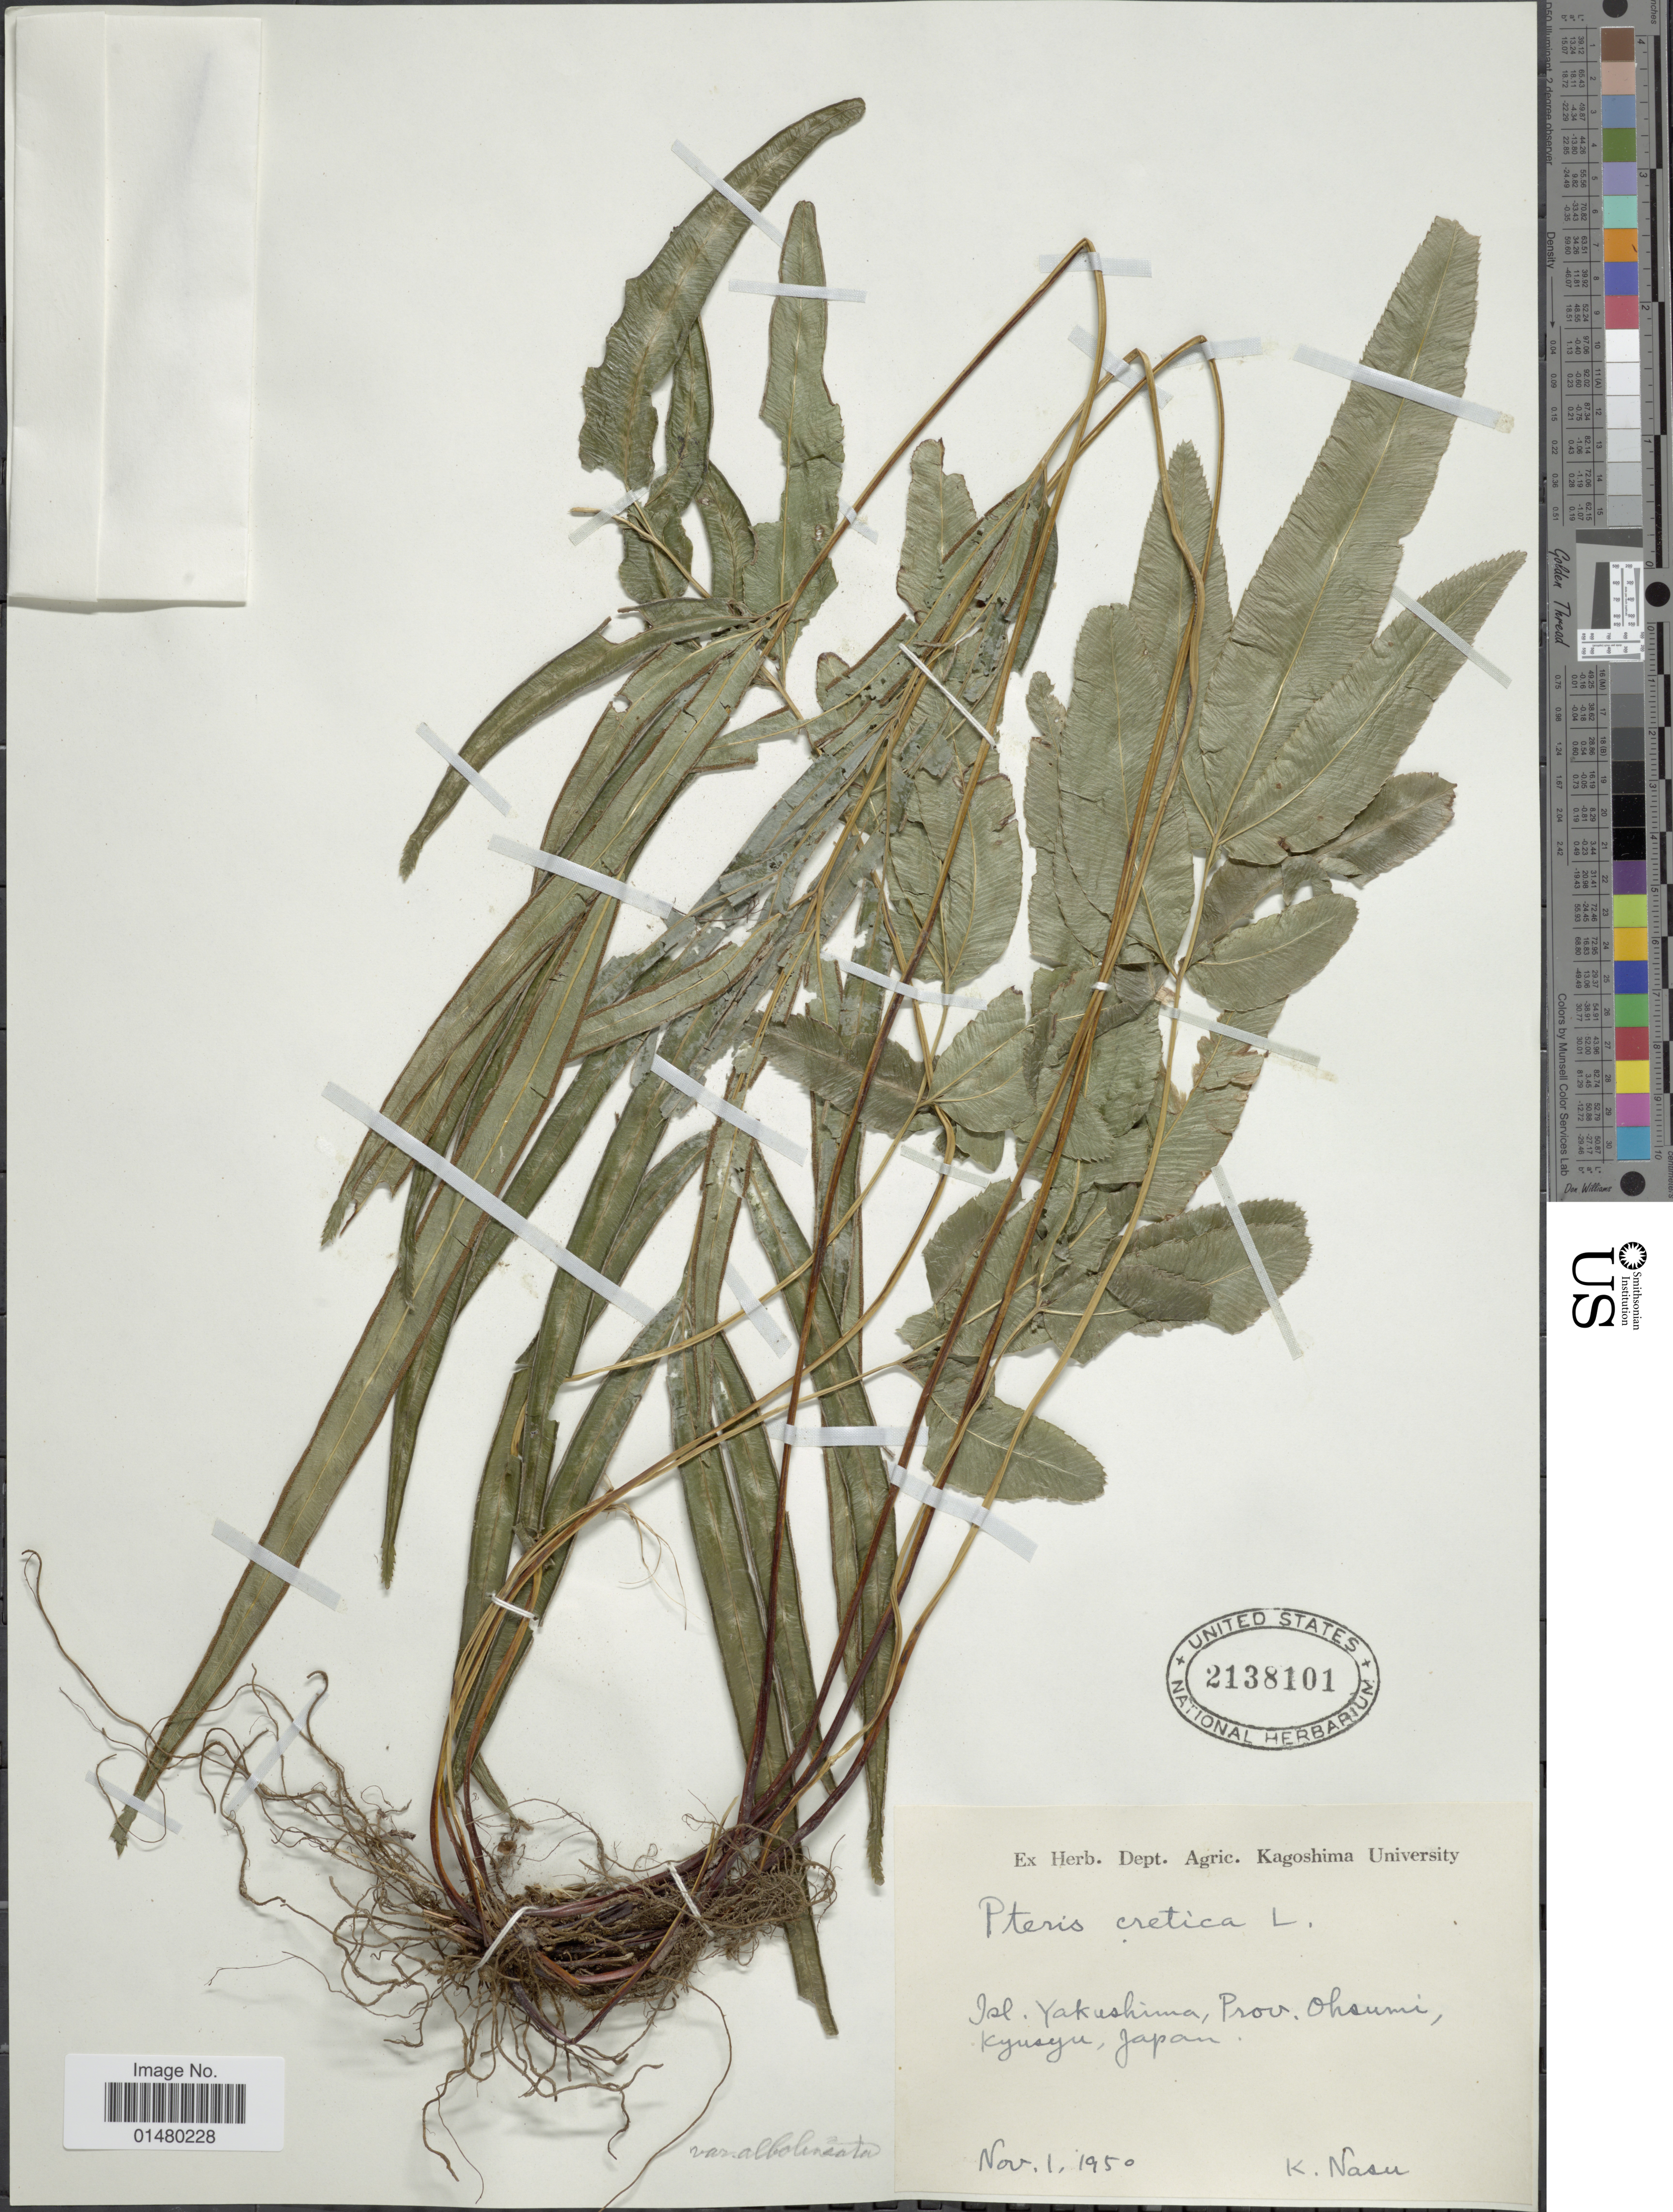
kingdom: Plantae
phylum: Tracheophyta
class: Polypodiopsida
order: Polypodiales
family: Pteridaceae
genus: Pteris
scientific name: Pteris cretica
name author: L.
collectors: K. Nasu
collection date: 1950-11-01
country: Japan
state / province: Kagosima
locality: Isl Yakushima, Prov. Ohsumi, Kyusyu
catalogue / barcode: US 2138101